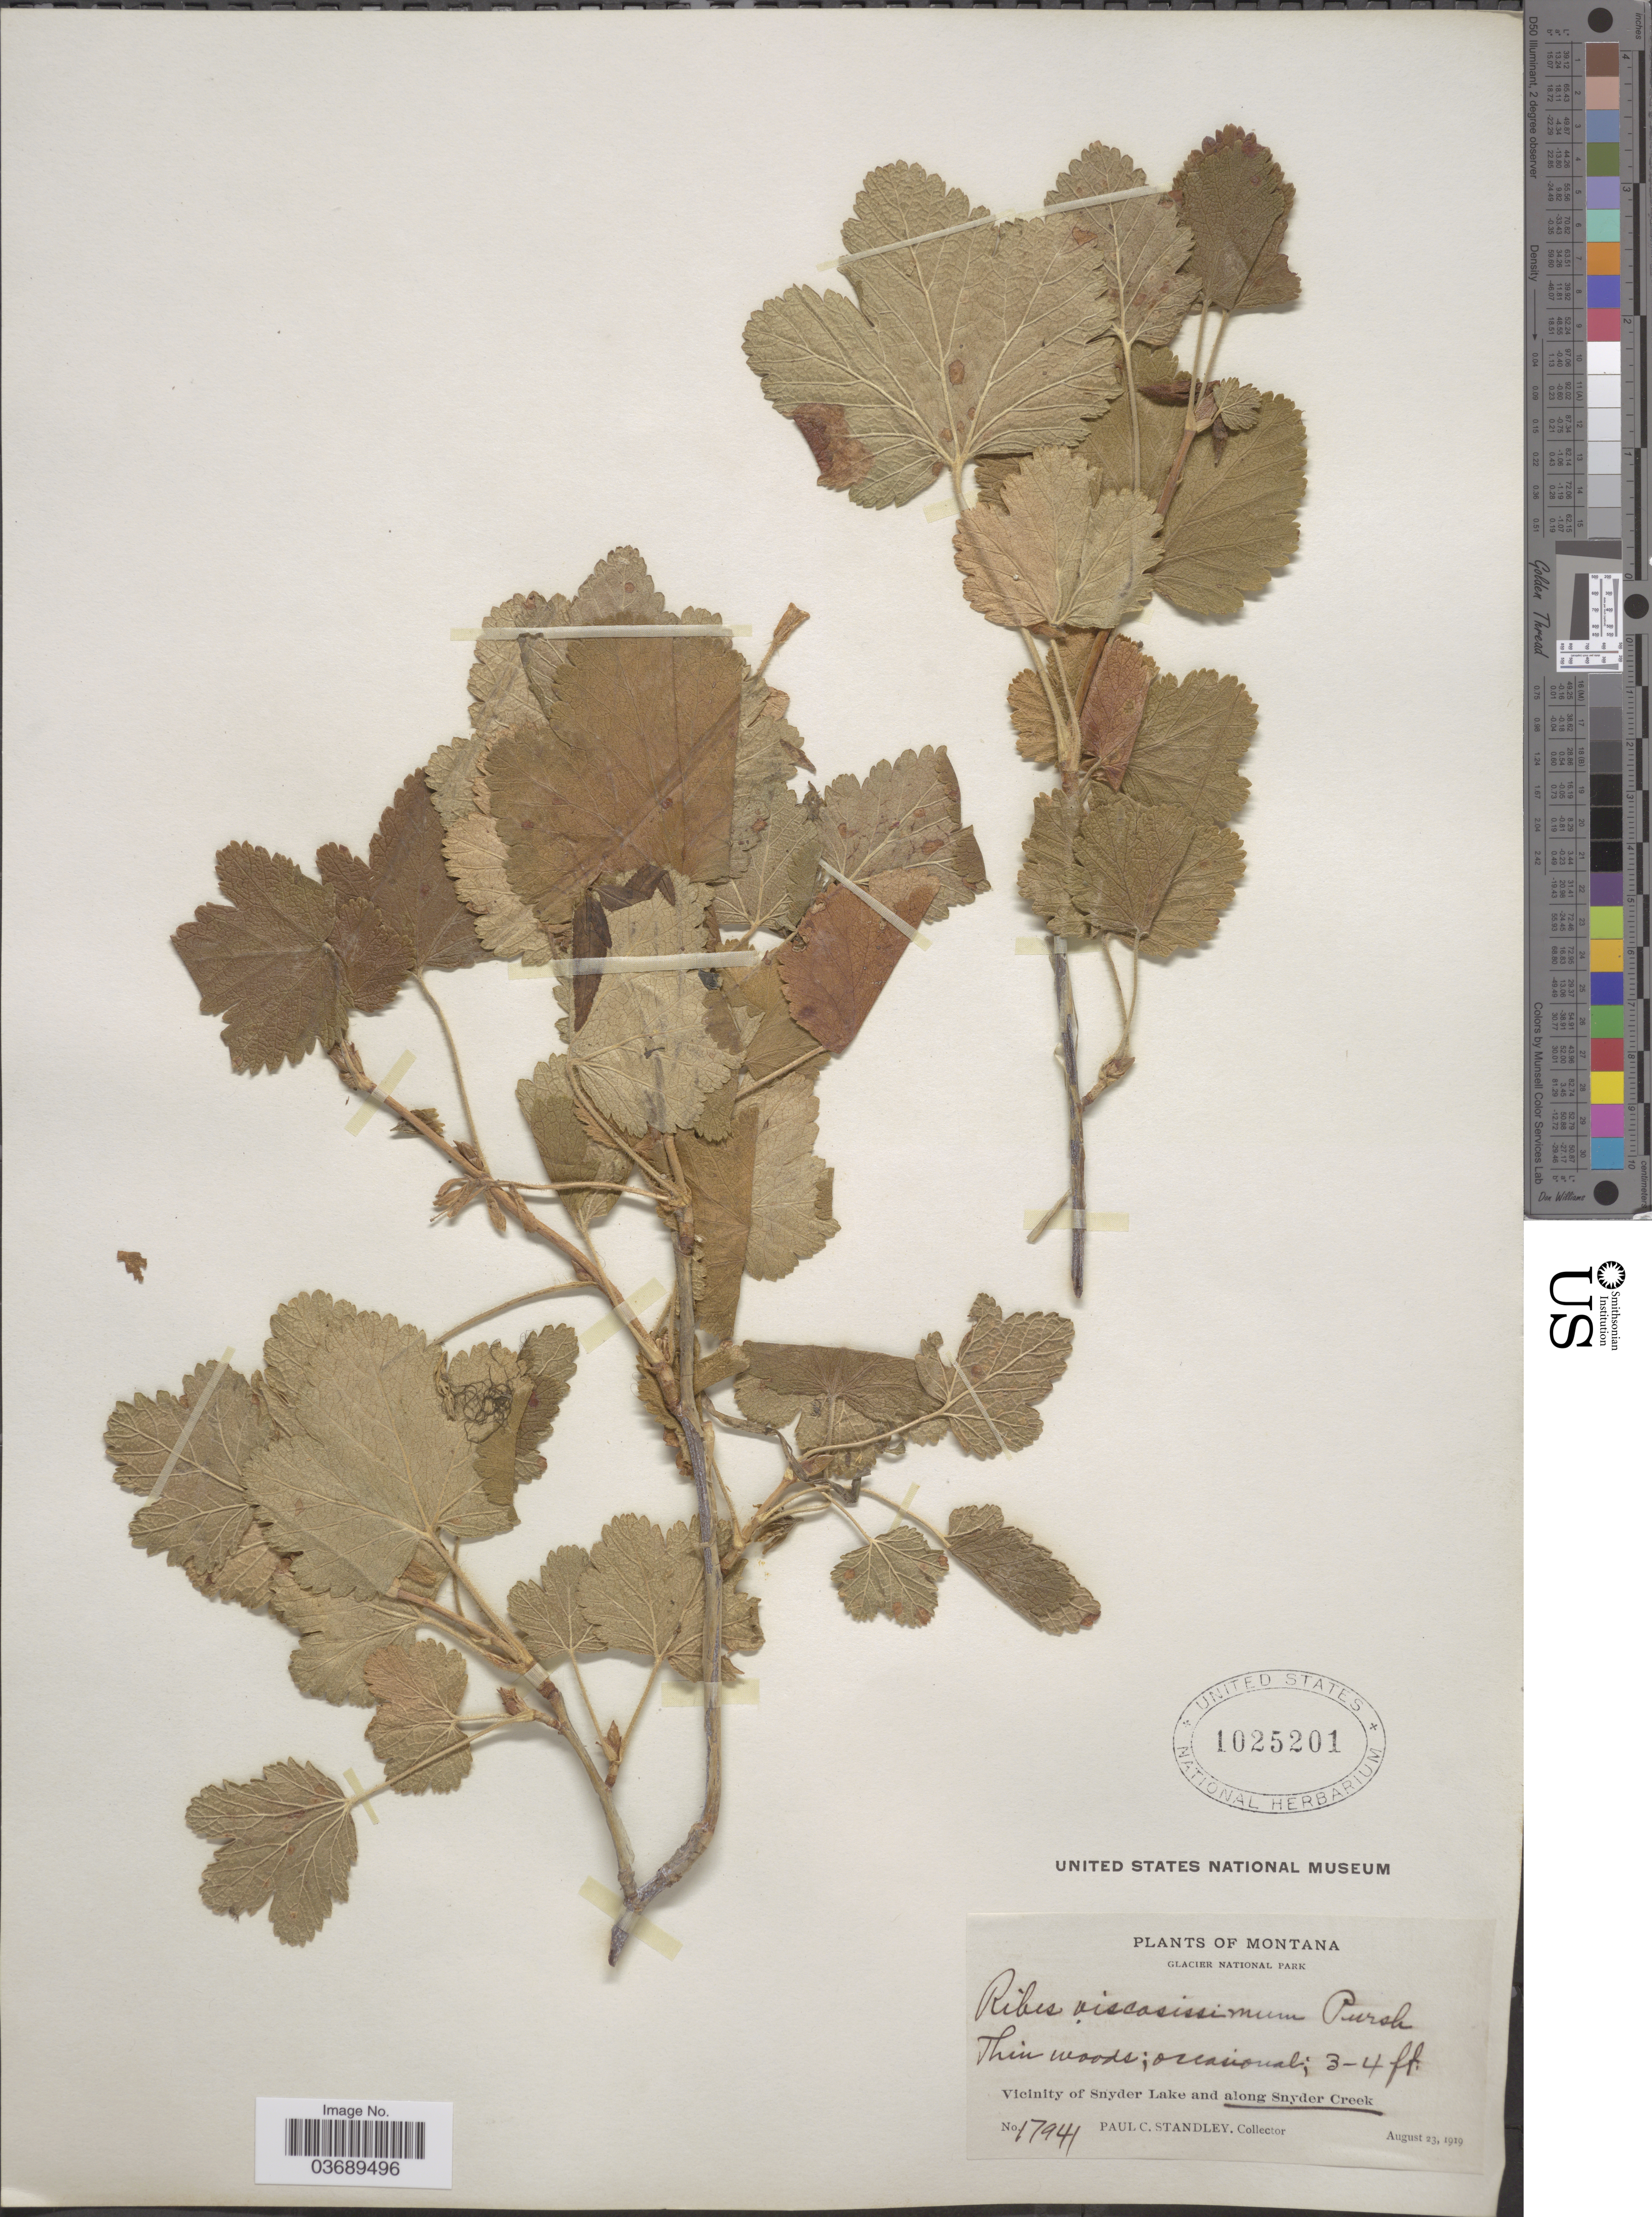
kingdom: Plantae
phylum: Tracheophyta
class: Magnoliopsida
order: Saxifragales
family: Grossulariaceae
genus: Ribes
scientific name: Ribes viscosissimum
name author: Pursh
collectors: P. C. Standley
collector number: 17941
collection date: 1919-08-23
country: United States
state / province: Montana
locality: Glacier National Park. Along Snyder Creek.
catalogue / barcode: US 1025201